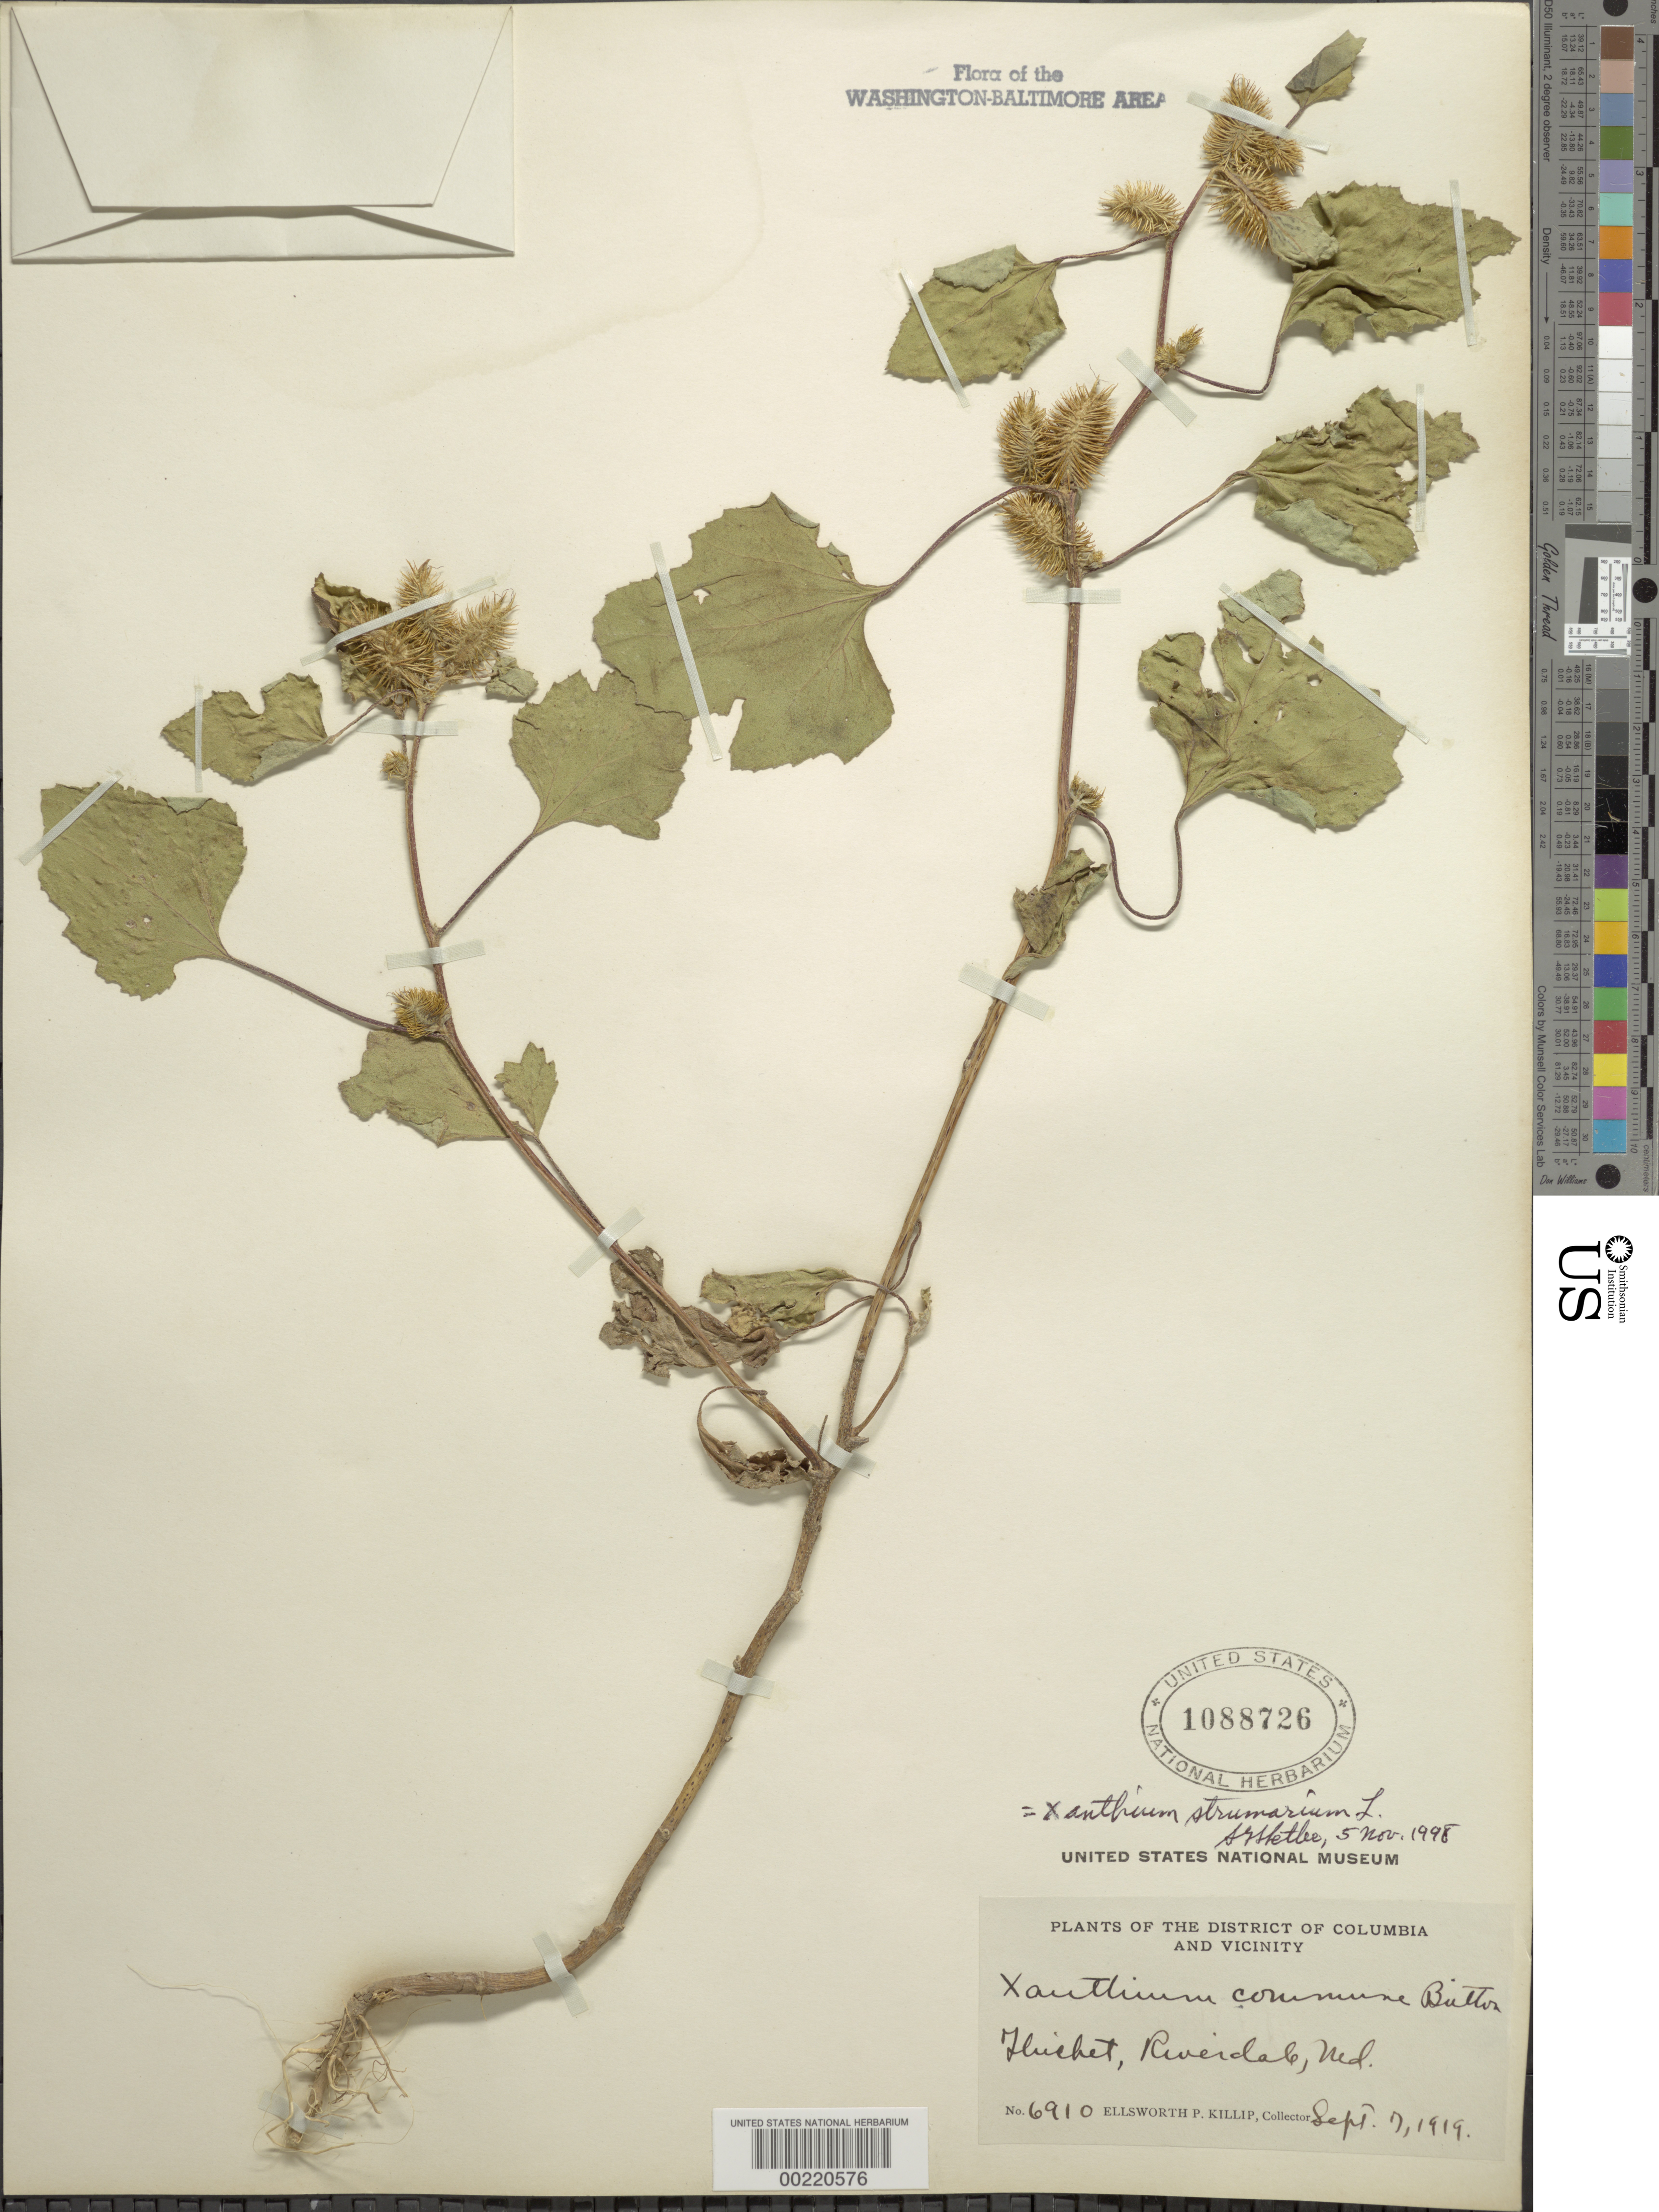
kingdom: Plantae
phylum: Tracheophyta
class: Magnoliopsida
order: Asterales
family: Asteraceae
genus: Xanthium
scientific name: Xanthium strumarium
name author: L.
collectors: E. P. Killip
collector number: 6910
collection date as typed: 07 Sep 1919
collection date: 1919-09-07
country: United States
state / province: Maryland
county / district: Prince George's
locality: Riverdale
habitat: Thicket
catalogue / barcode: US 1088726